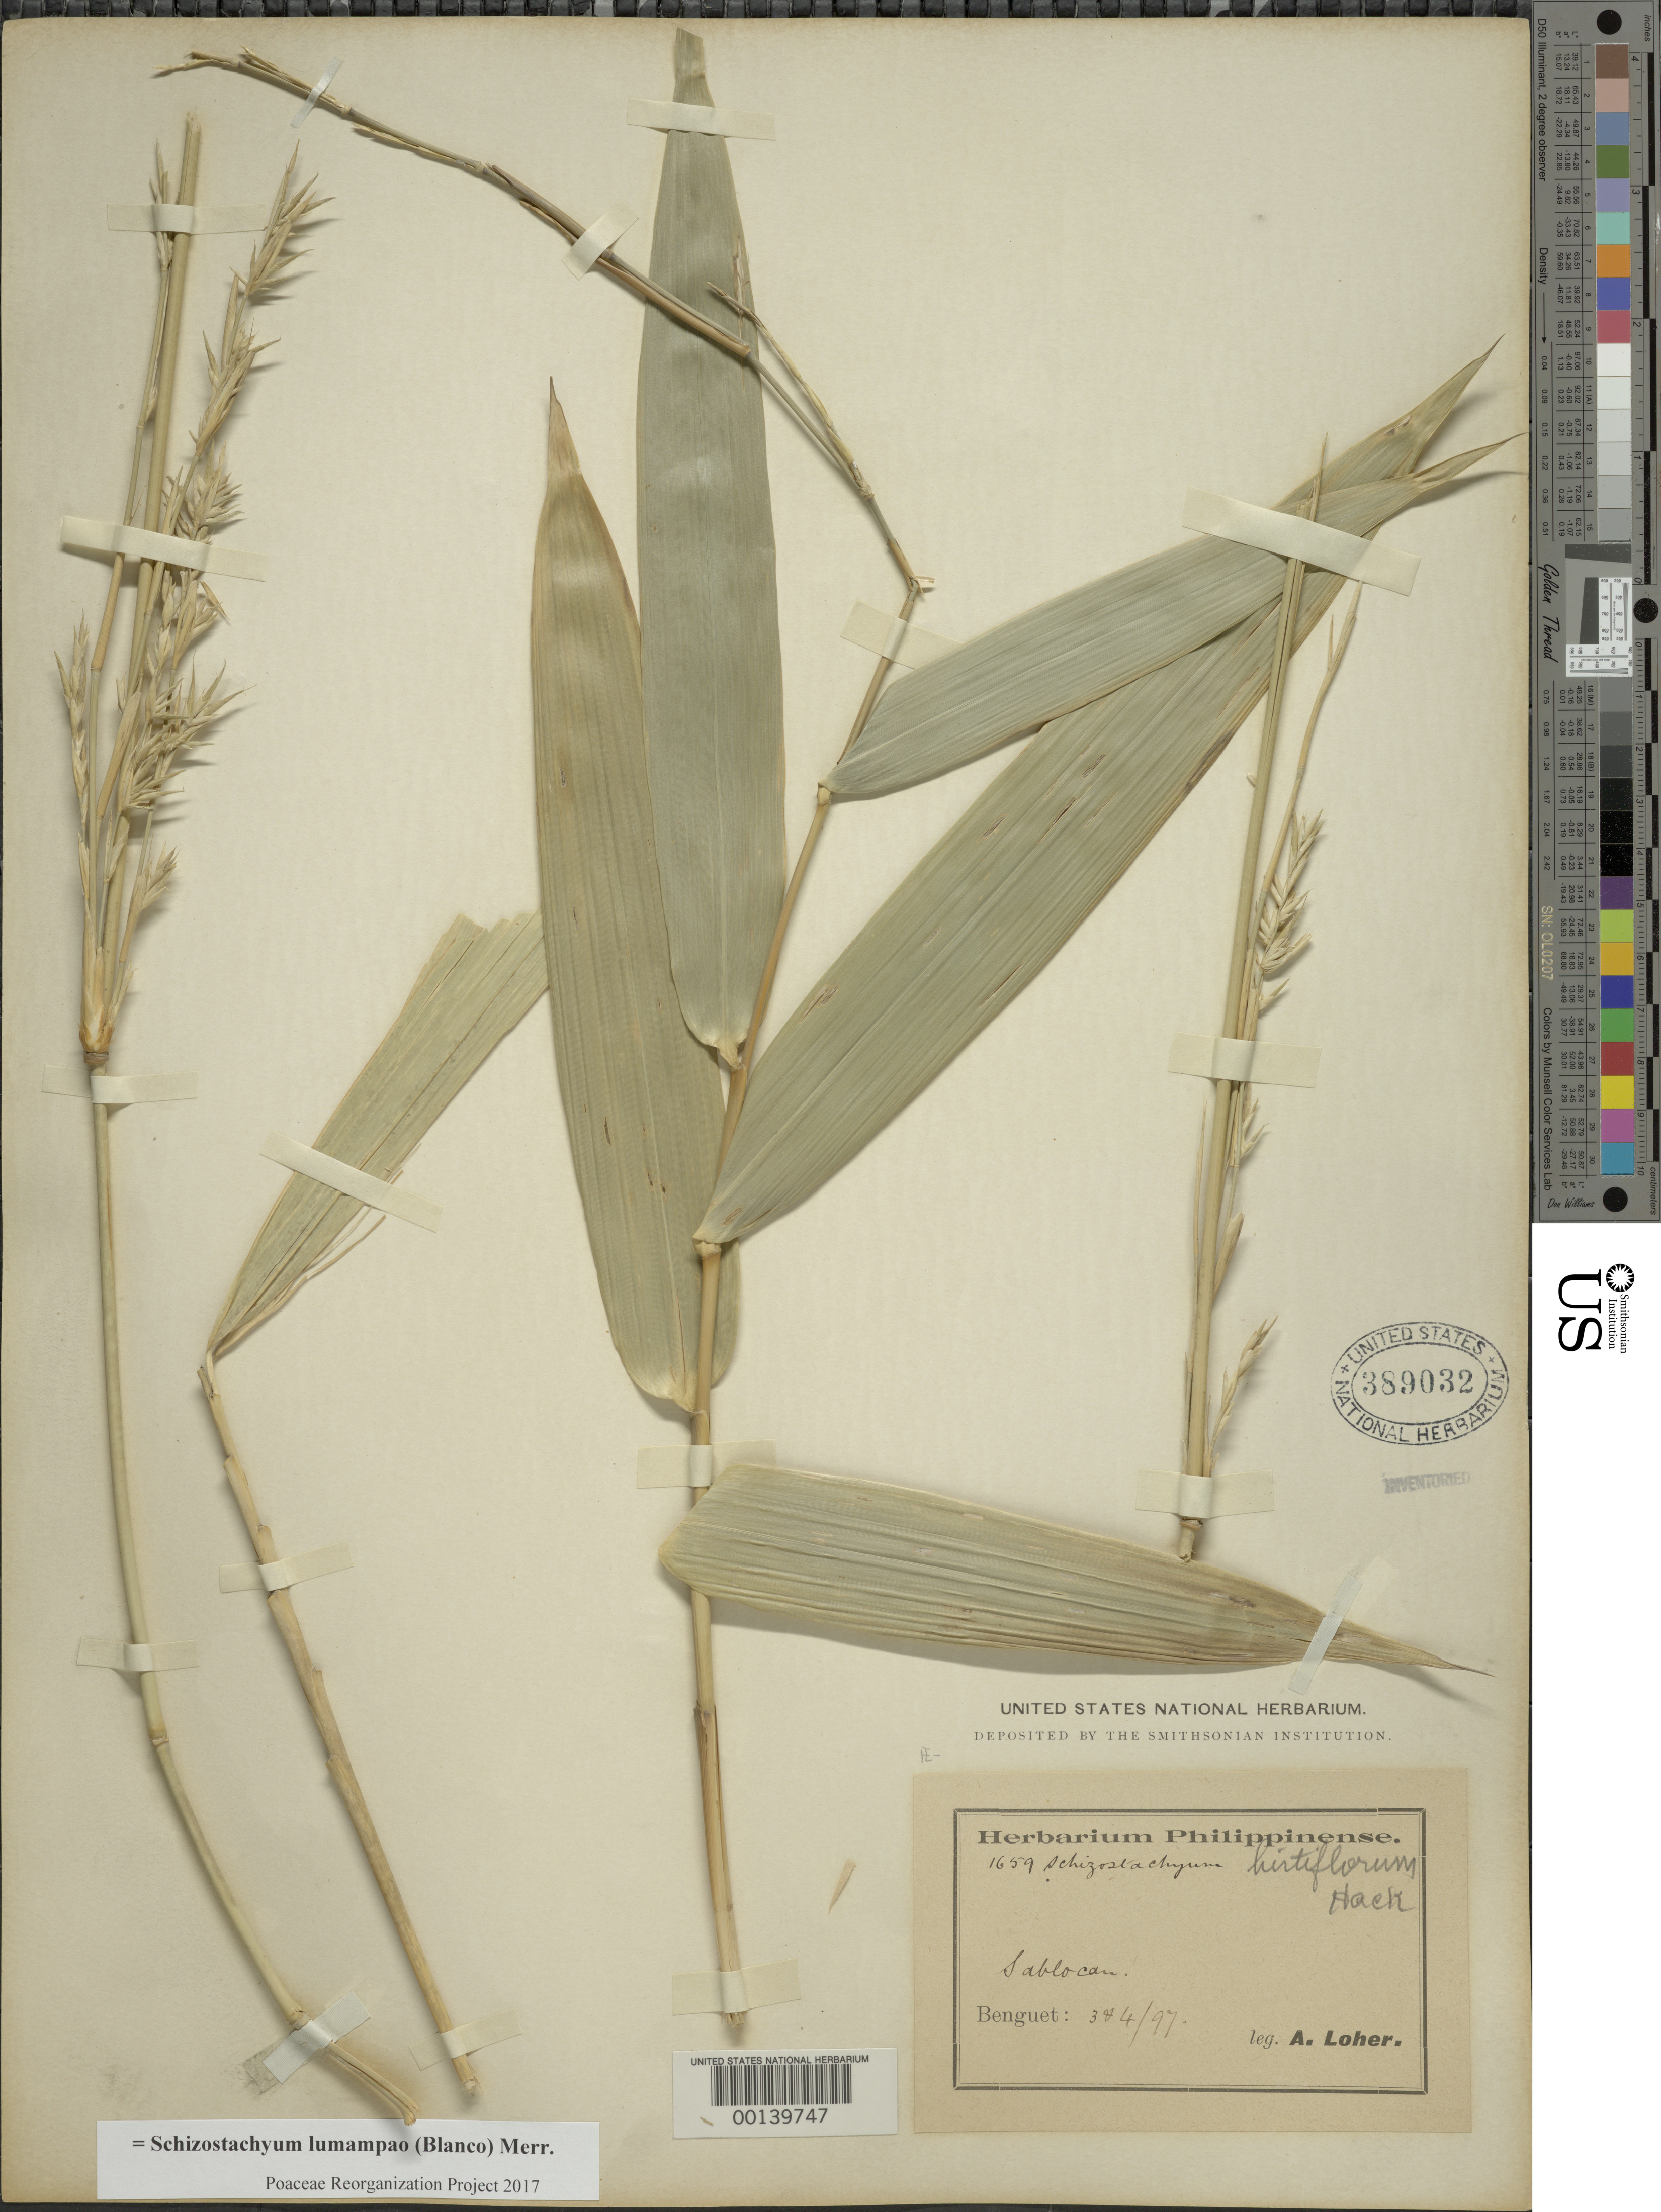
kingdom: Plantae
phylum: Tracheophyta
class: Liliopsida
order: Poales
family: Poaceae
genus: Schizostachyum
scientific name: Schizostachyum lumampao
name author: (Blanco) Merr.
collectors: A. Loher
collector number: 1659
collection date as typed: Mar 1897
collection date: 1897-03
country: Philippines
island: Luzon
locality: Benguet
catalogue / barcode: US 389032